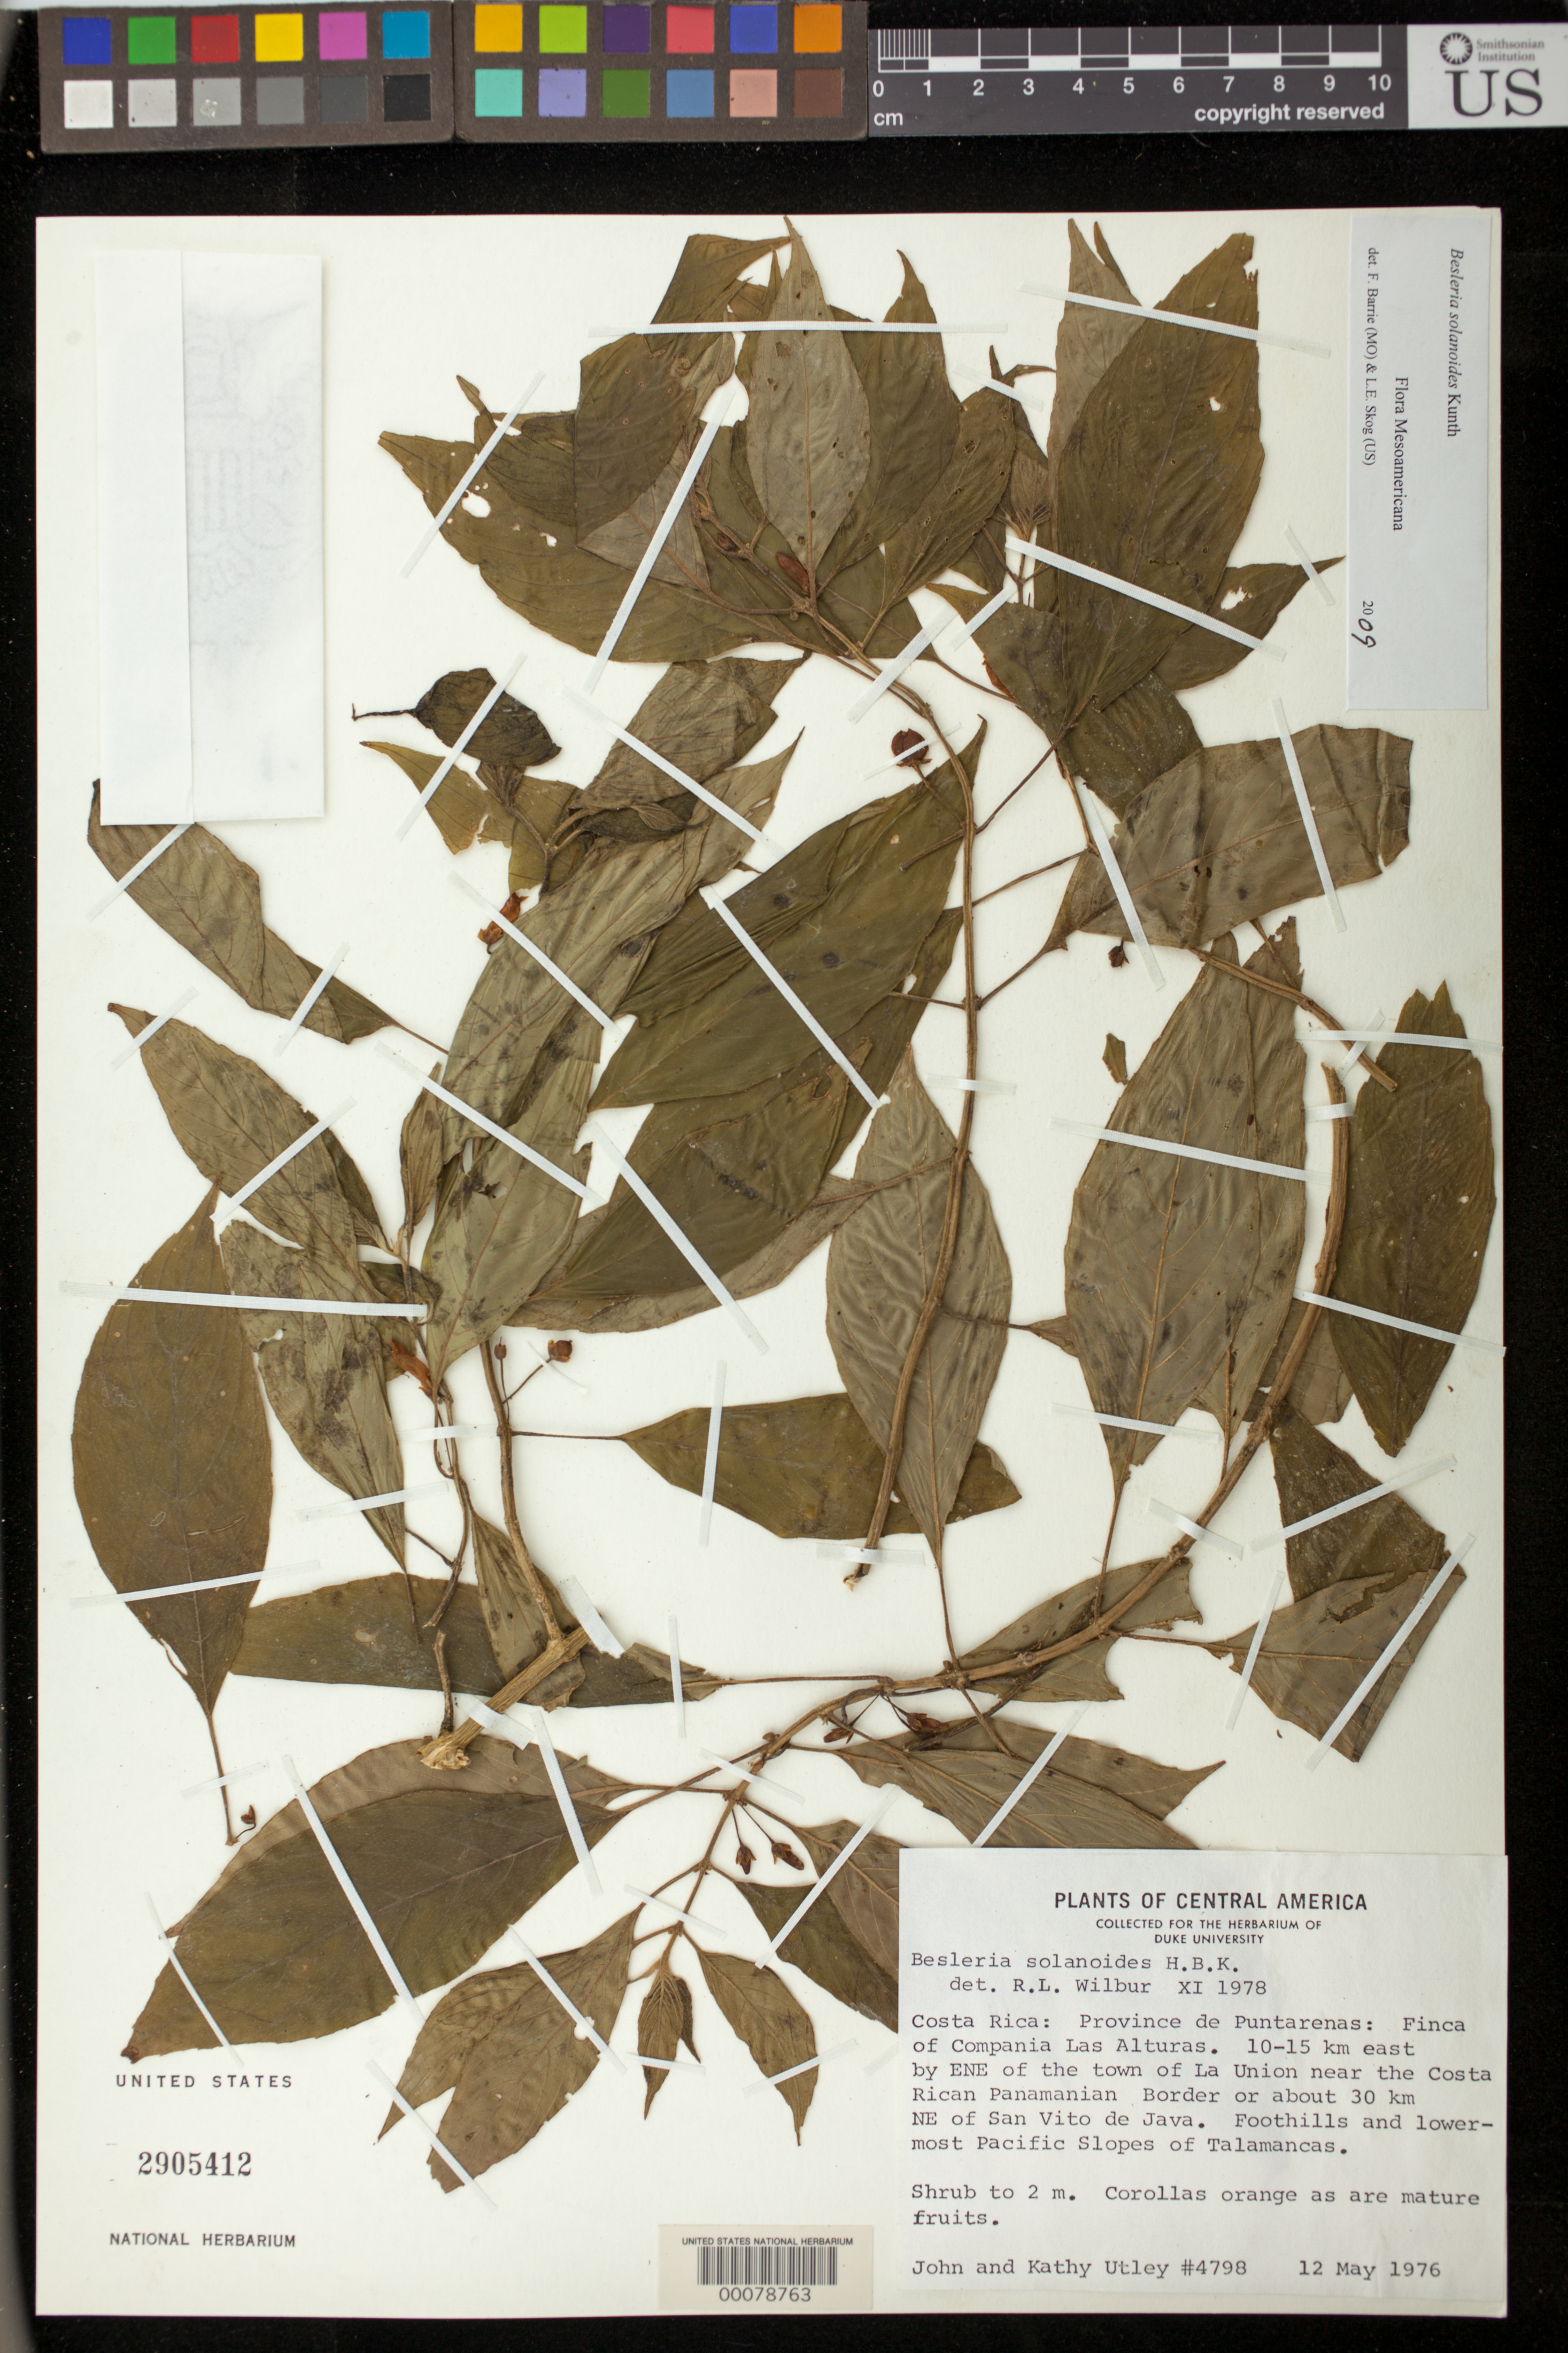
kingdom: Plantae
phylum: Tracheophyta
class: Magnoliopsida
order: Lamiales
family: Gesneriaceae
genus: Besleria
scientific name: Besleria solanoides var. solanoides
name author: Kunth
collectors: J. F. Utley & K. M. Burt-Utley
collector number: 4798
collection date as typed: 12 May 1976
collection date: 1976-05-12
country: Costa Rica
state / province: Puntarenas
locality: Finca of Compania las Alturas, 10-15 km E by ENE of the town of La Union near the Costa Rican Panamanian border, foothills and lowermost Pacific slopes of Talamancas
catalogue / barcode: US 2905412